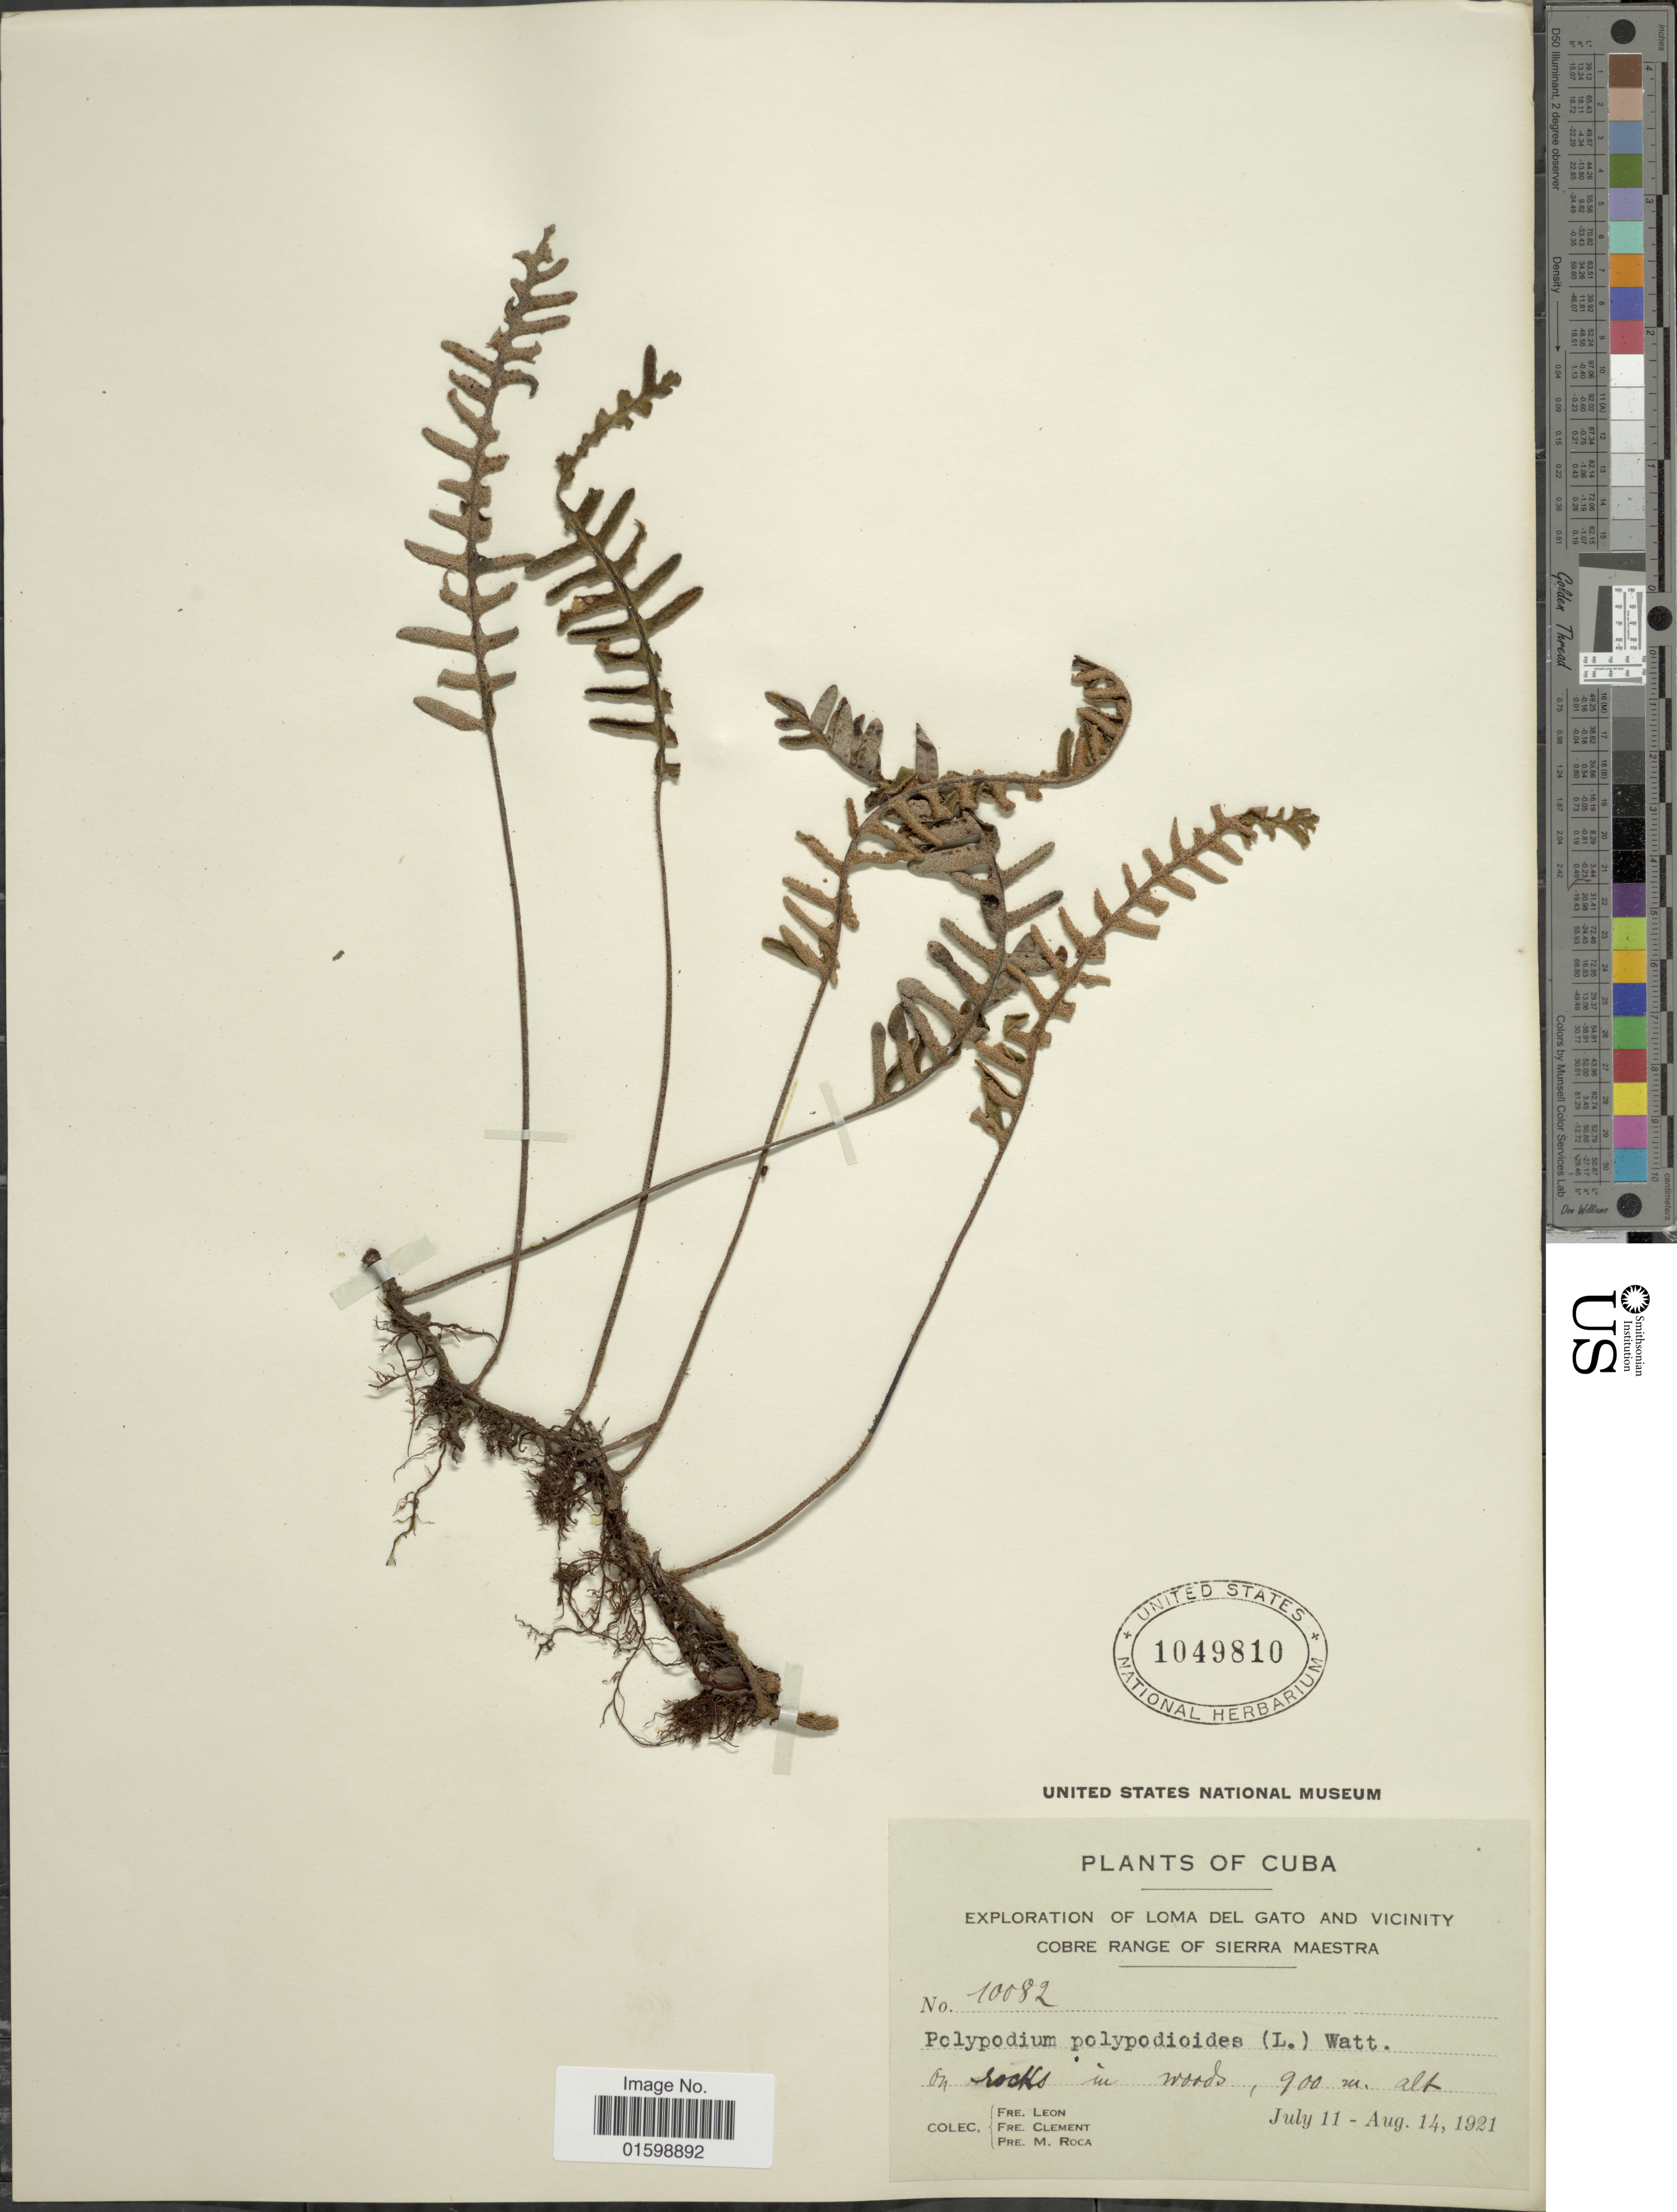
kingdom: Plantae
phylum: Tracheophyta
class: Polypodiopsida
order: Polypodiales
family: Polypodiaceae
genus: Pleopeltis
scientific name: Pleopeltis polypodioides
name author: (L.) E.G. Andrews & Windham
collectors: Bro. León, B. Clement & M. Roca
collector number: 10082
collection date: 1921-07-11/1921-08-14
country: Cuba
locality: Loma del Gato and Vicinity Cobre Range of Sierra Maestra, on rocks in woods [unsure placement]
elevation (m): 900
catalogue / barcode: US 1049810